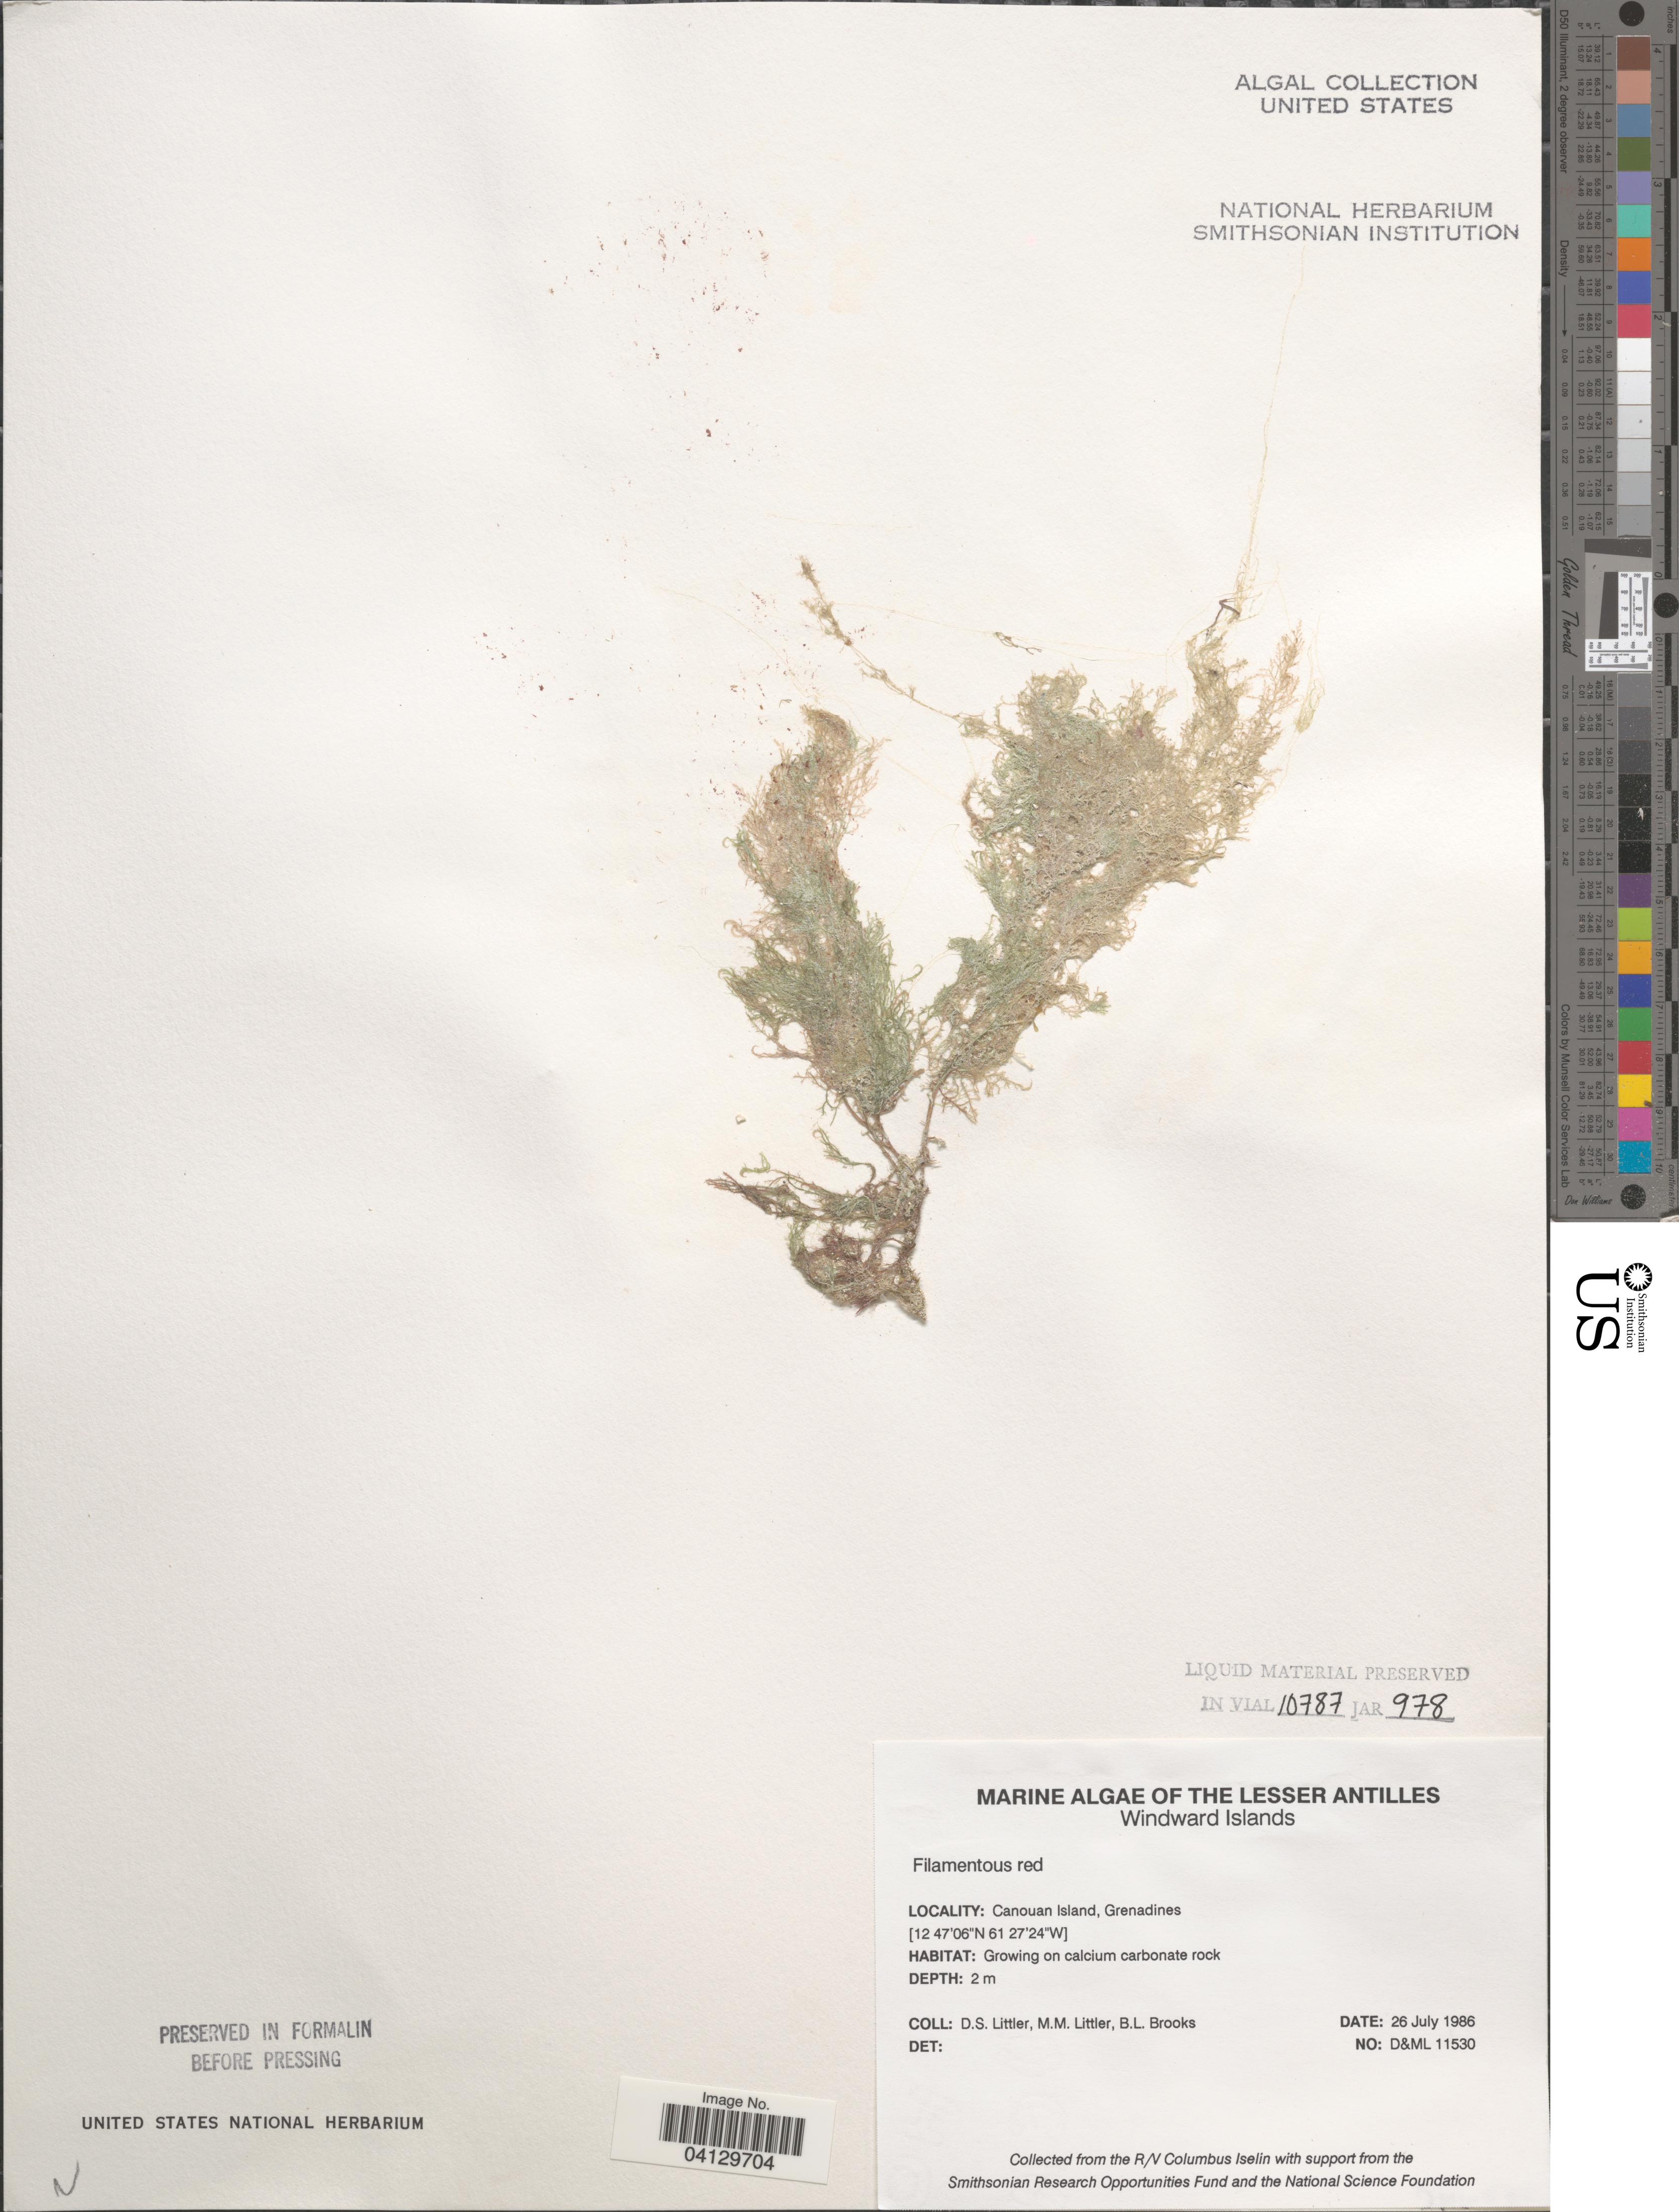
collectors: D. S. Littler & B. Brooks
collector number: D&ML11530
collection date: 1986-07-26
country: St. Vincent - Grenadines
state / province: Grenadines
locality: The Lesser Antilles. Windward Islands. Canouan Island, Grenadines.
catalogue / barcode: US 328748